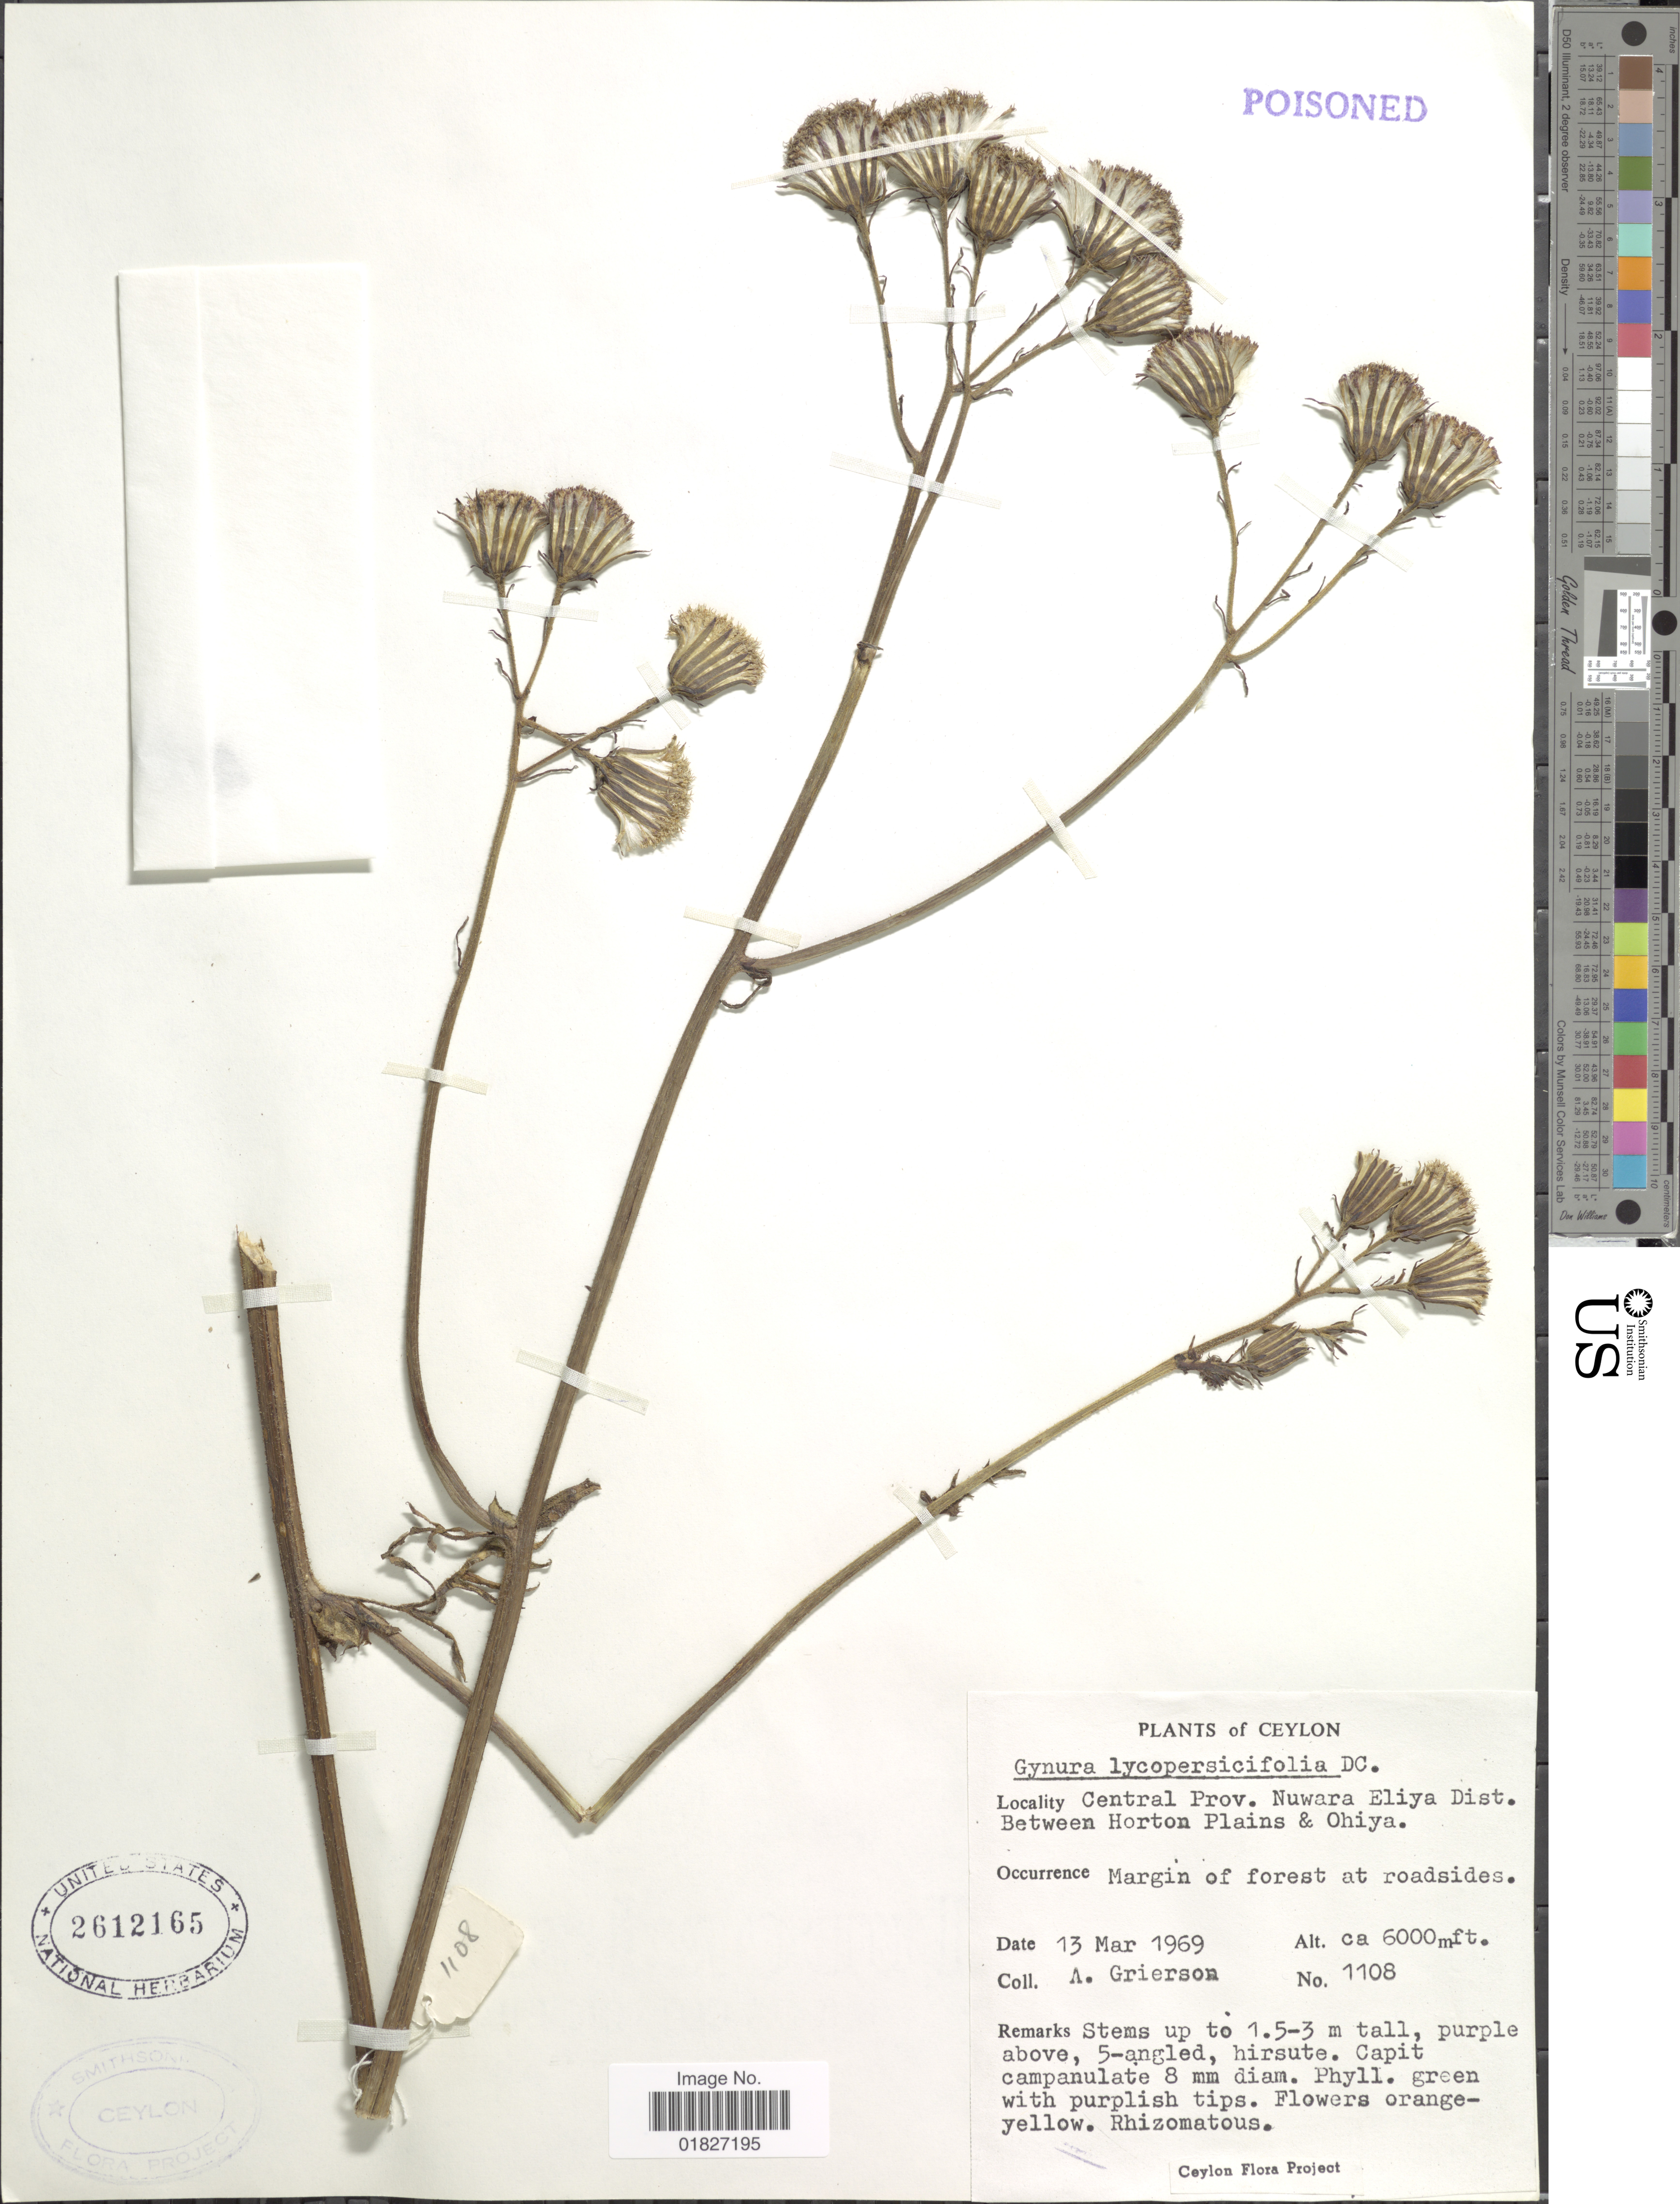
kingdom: Plantae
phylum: Tracheophyta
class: Magnoliopsida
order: Asterales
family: Asteraceae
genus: Gynura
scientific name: Gynura lycopersicifolia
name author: DC.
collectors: A. Grierson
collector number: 1108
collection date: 1969-03-13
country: Sri Lanka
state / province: Central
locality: Ceylon, Nuwara Eliya Dist., between Horton Plains & Ohiya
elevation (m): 1829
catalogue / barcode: US 2612165